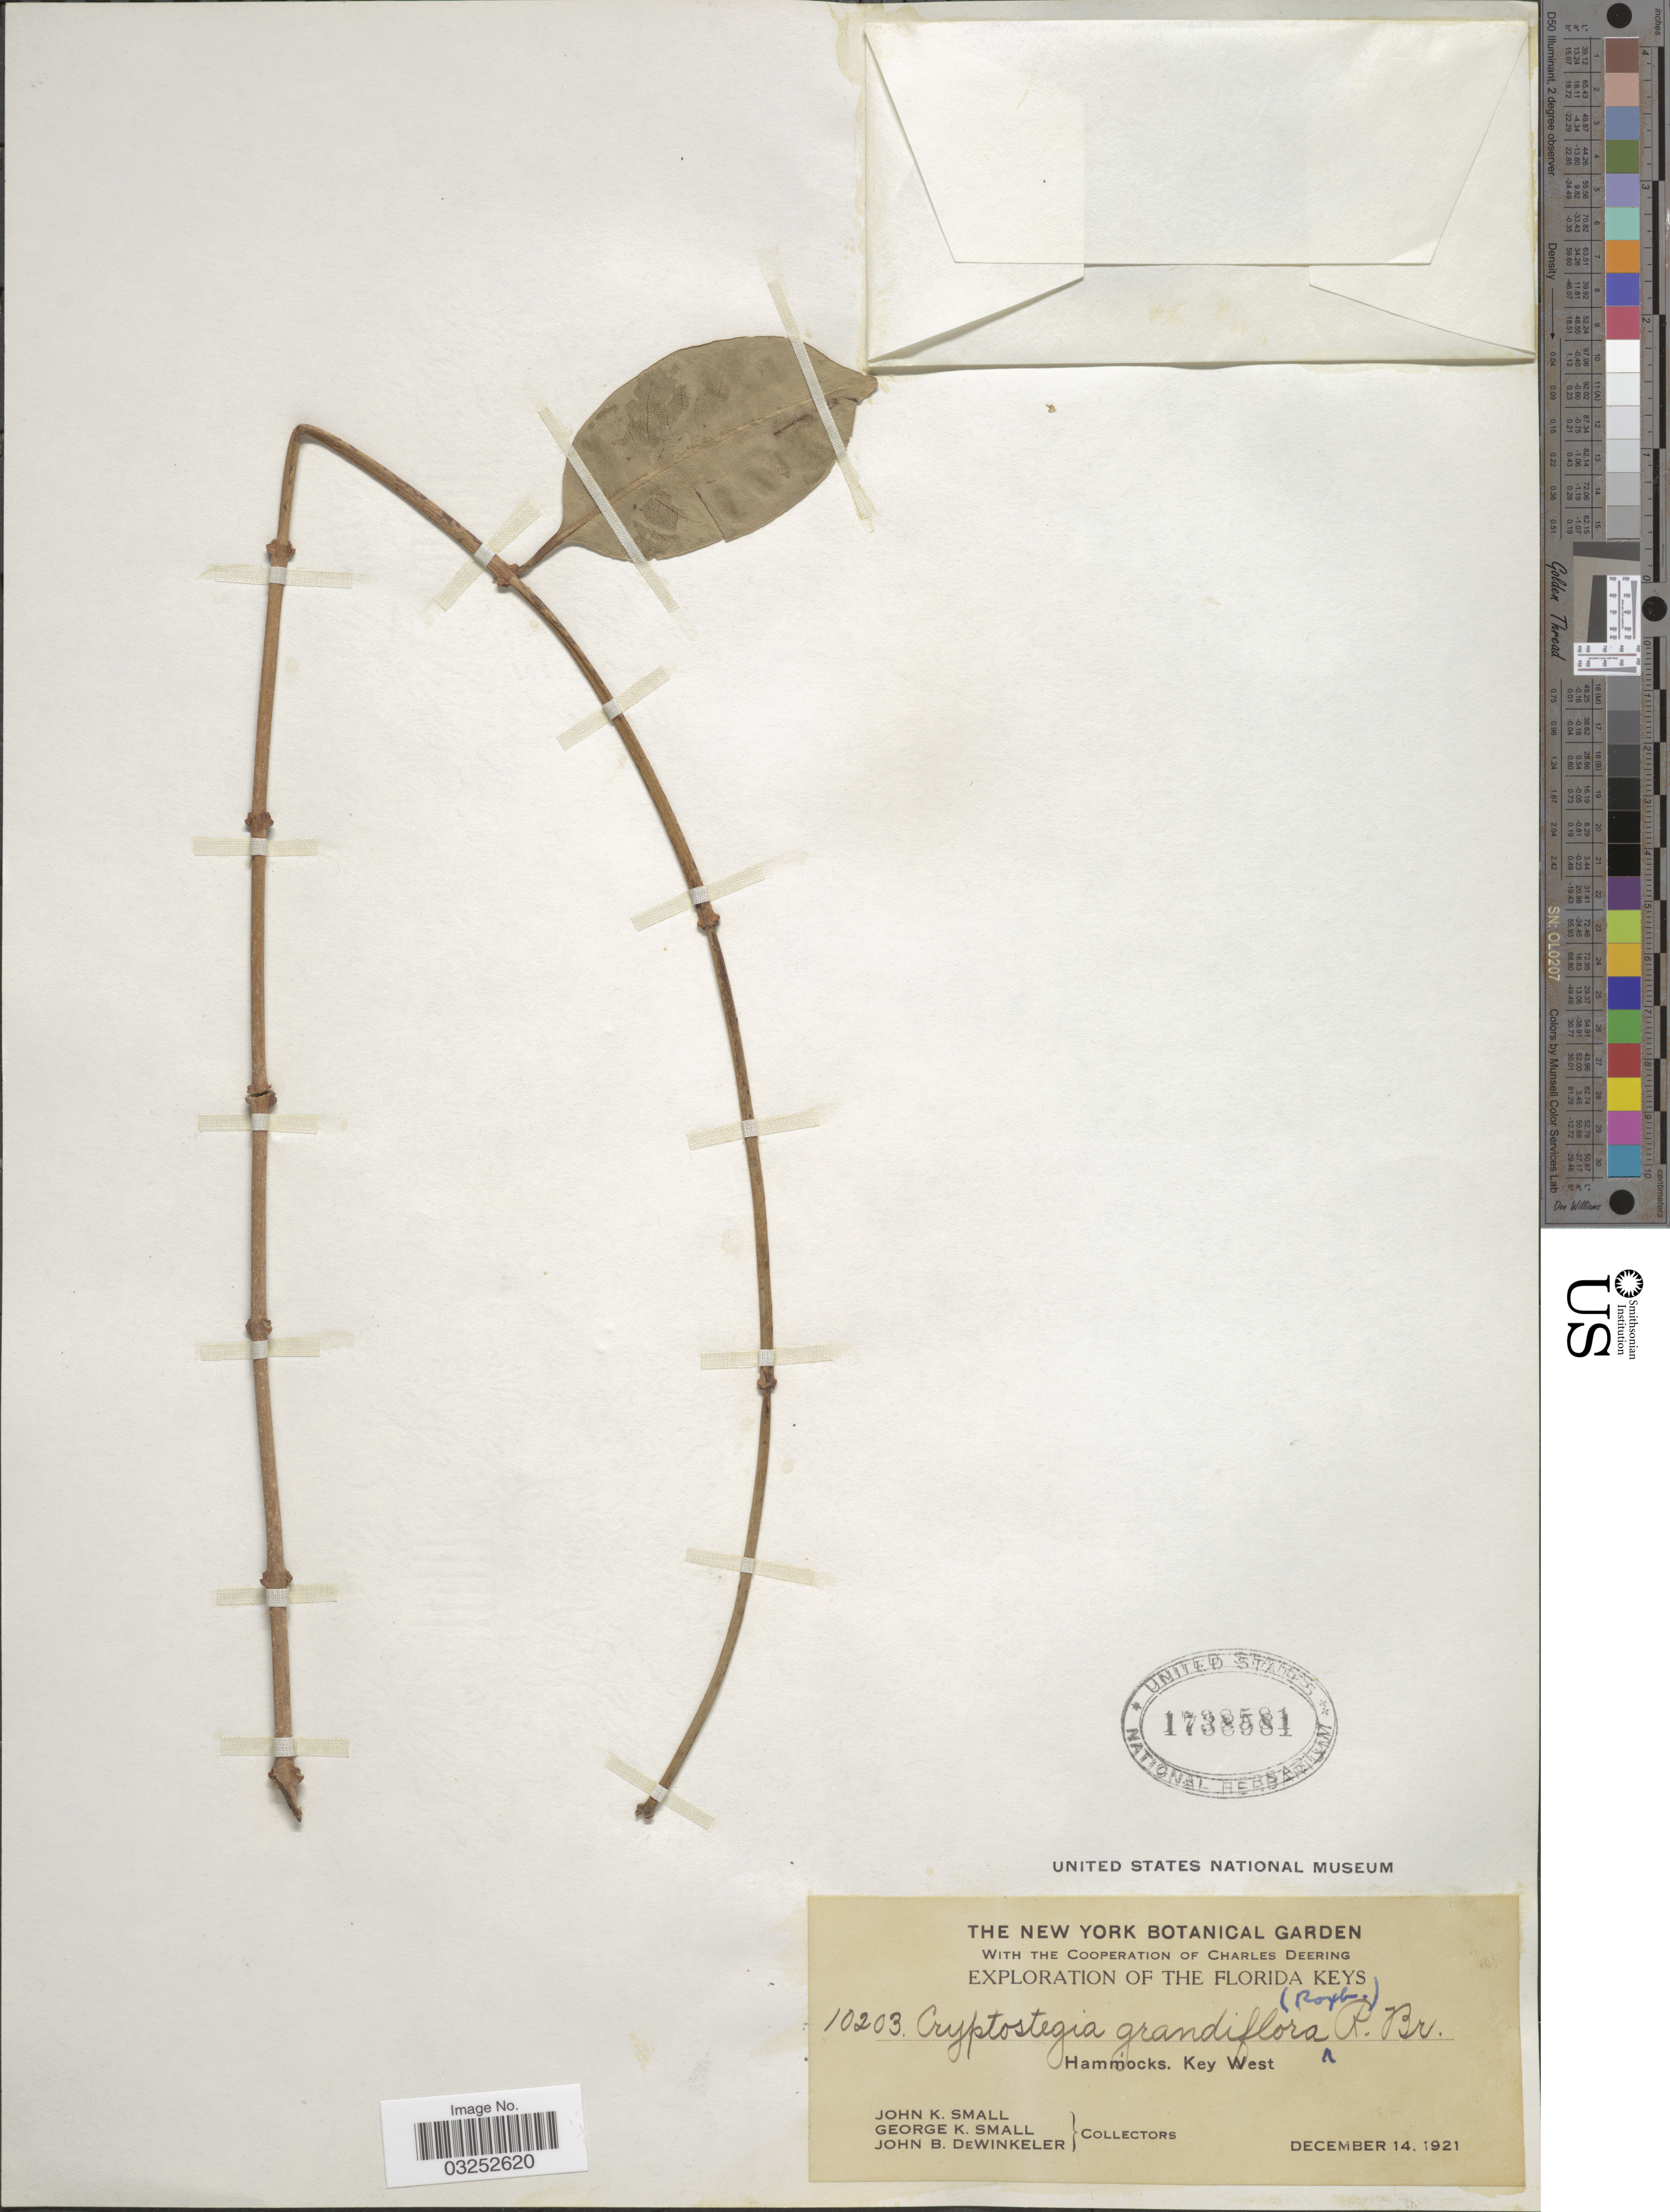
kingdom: Plantae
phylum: Tracheophyta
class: Magnoliopsida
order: Gentianales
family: Apocynaceae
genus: Cryptostegia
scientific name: Cryptostegia grandiflora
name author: Roxb. ex R. Br.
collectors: J. K. Small, G. K. Small & J. B. Dewinkeler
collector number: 10203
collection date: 1921-12-14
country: United States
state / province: Florida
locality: The Florida Keys, Hammocks, Key West.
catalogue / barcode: US 1738581